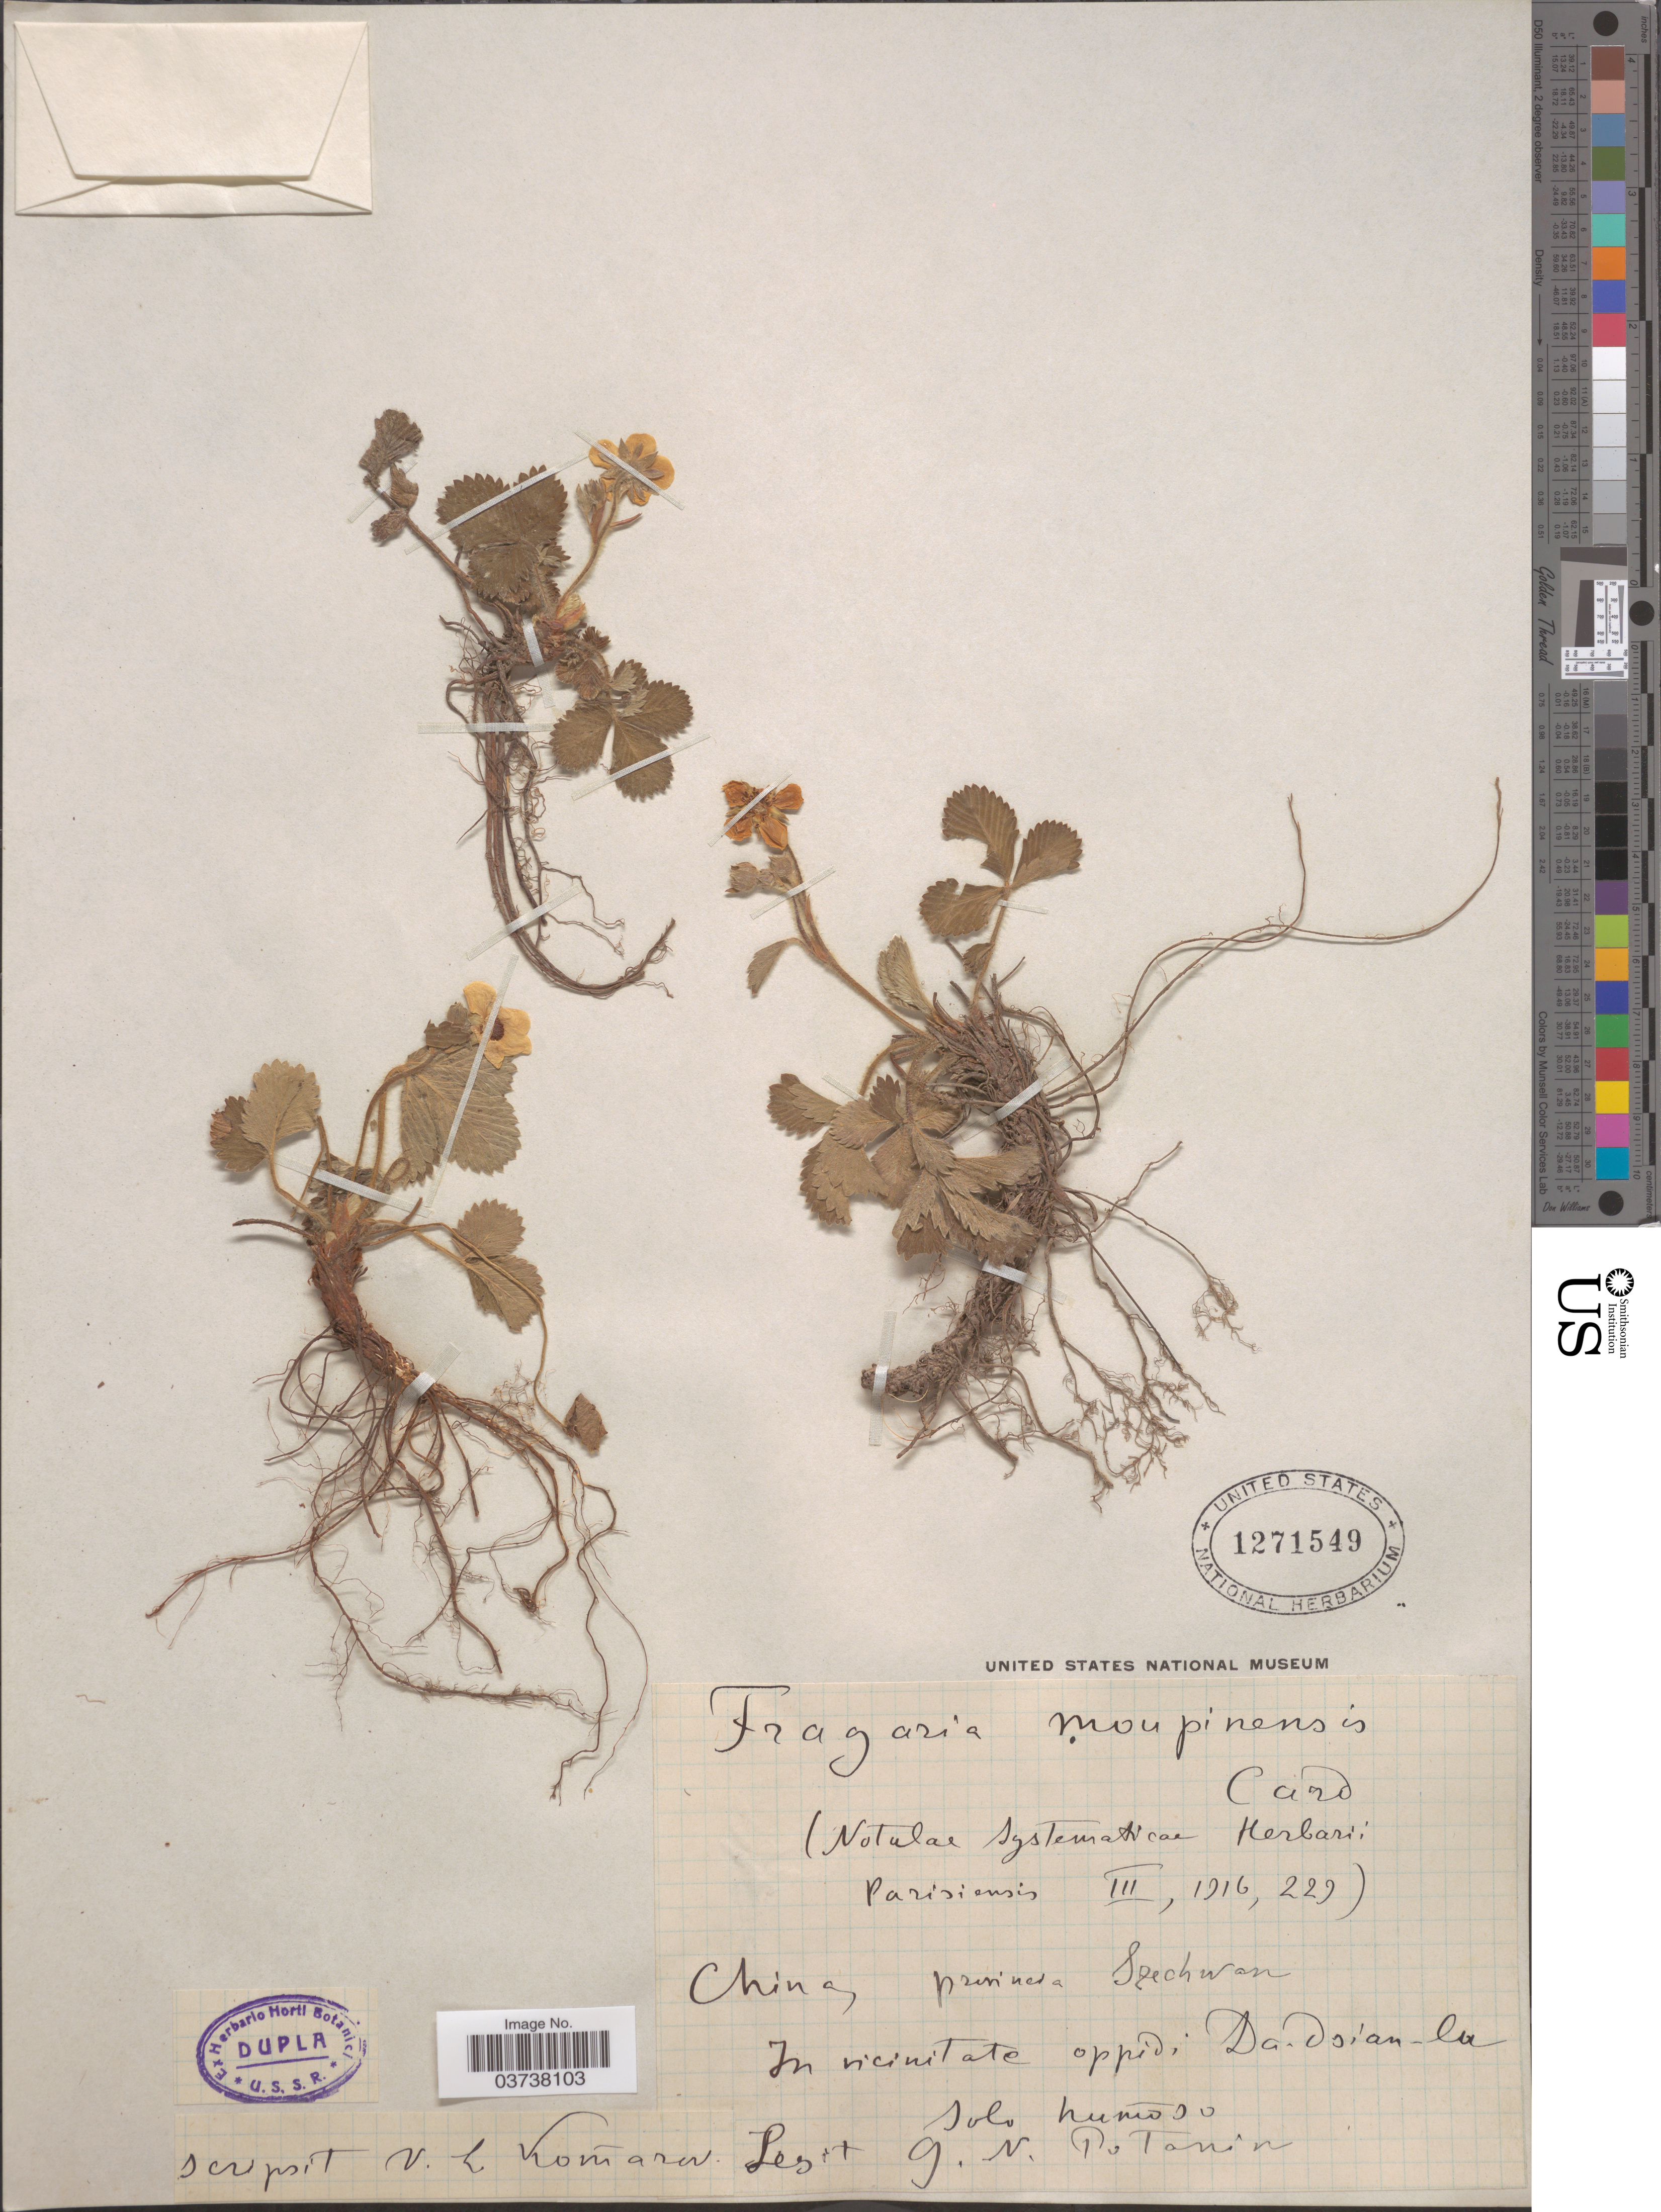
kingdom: Plantae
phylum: Tracheophyta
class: Magnoliopsida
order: Rosales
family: Rosaceae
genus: Fragaria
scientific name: Fragaria moupinensis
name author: (Franch.) Cardot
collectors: G. Potanin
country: China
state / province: Sichuan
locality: China provincia Szechwan. In vicinitate oppidi Da-dsian-lu.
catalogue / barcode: US 1271549